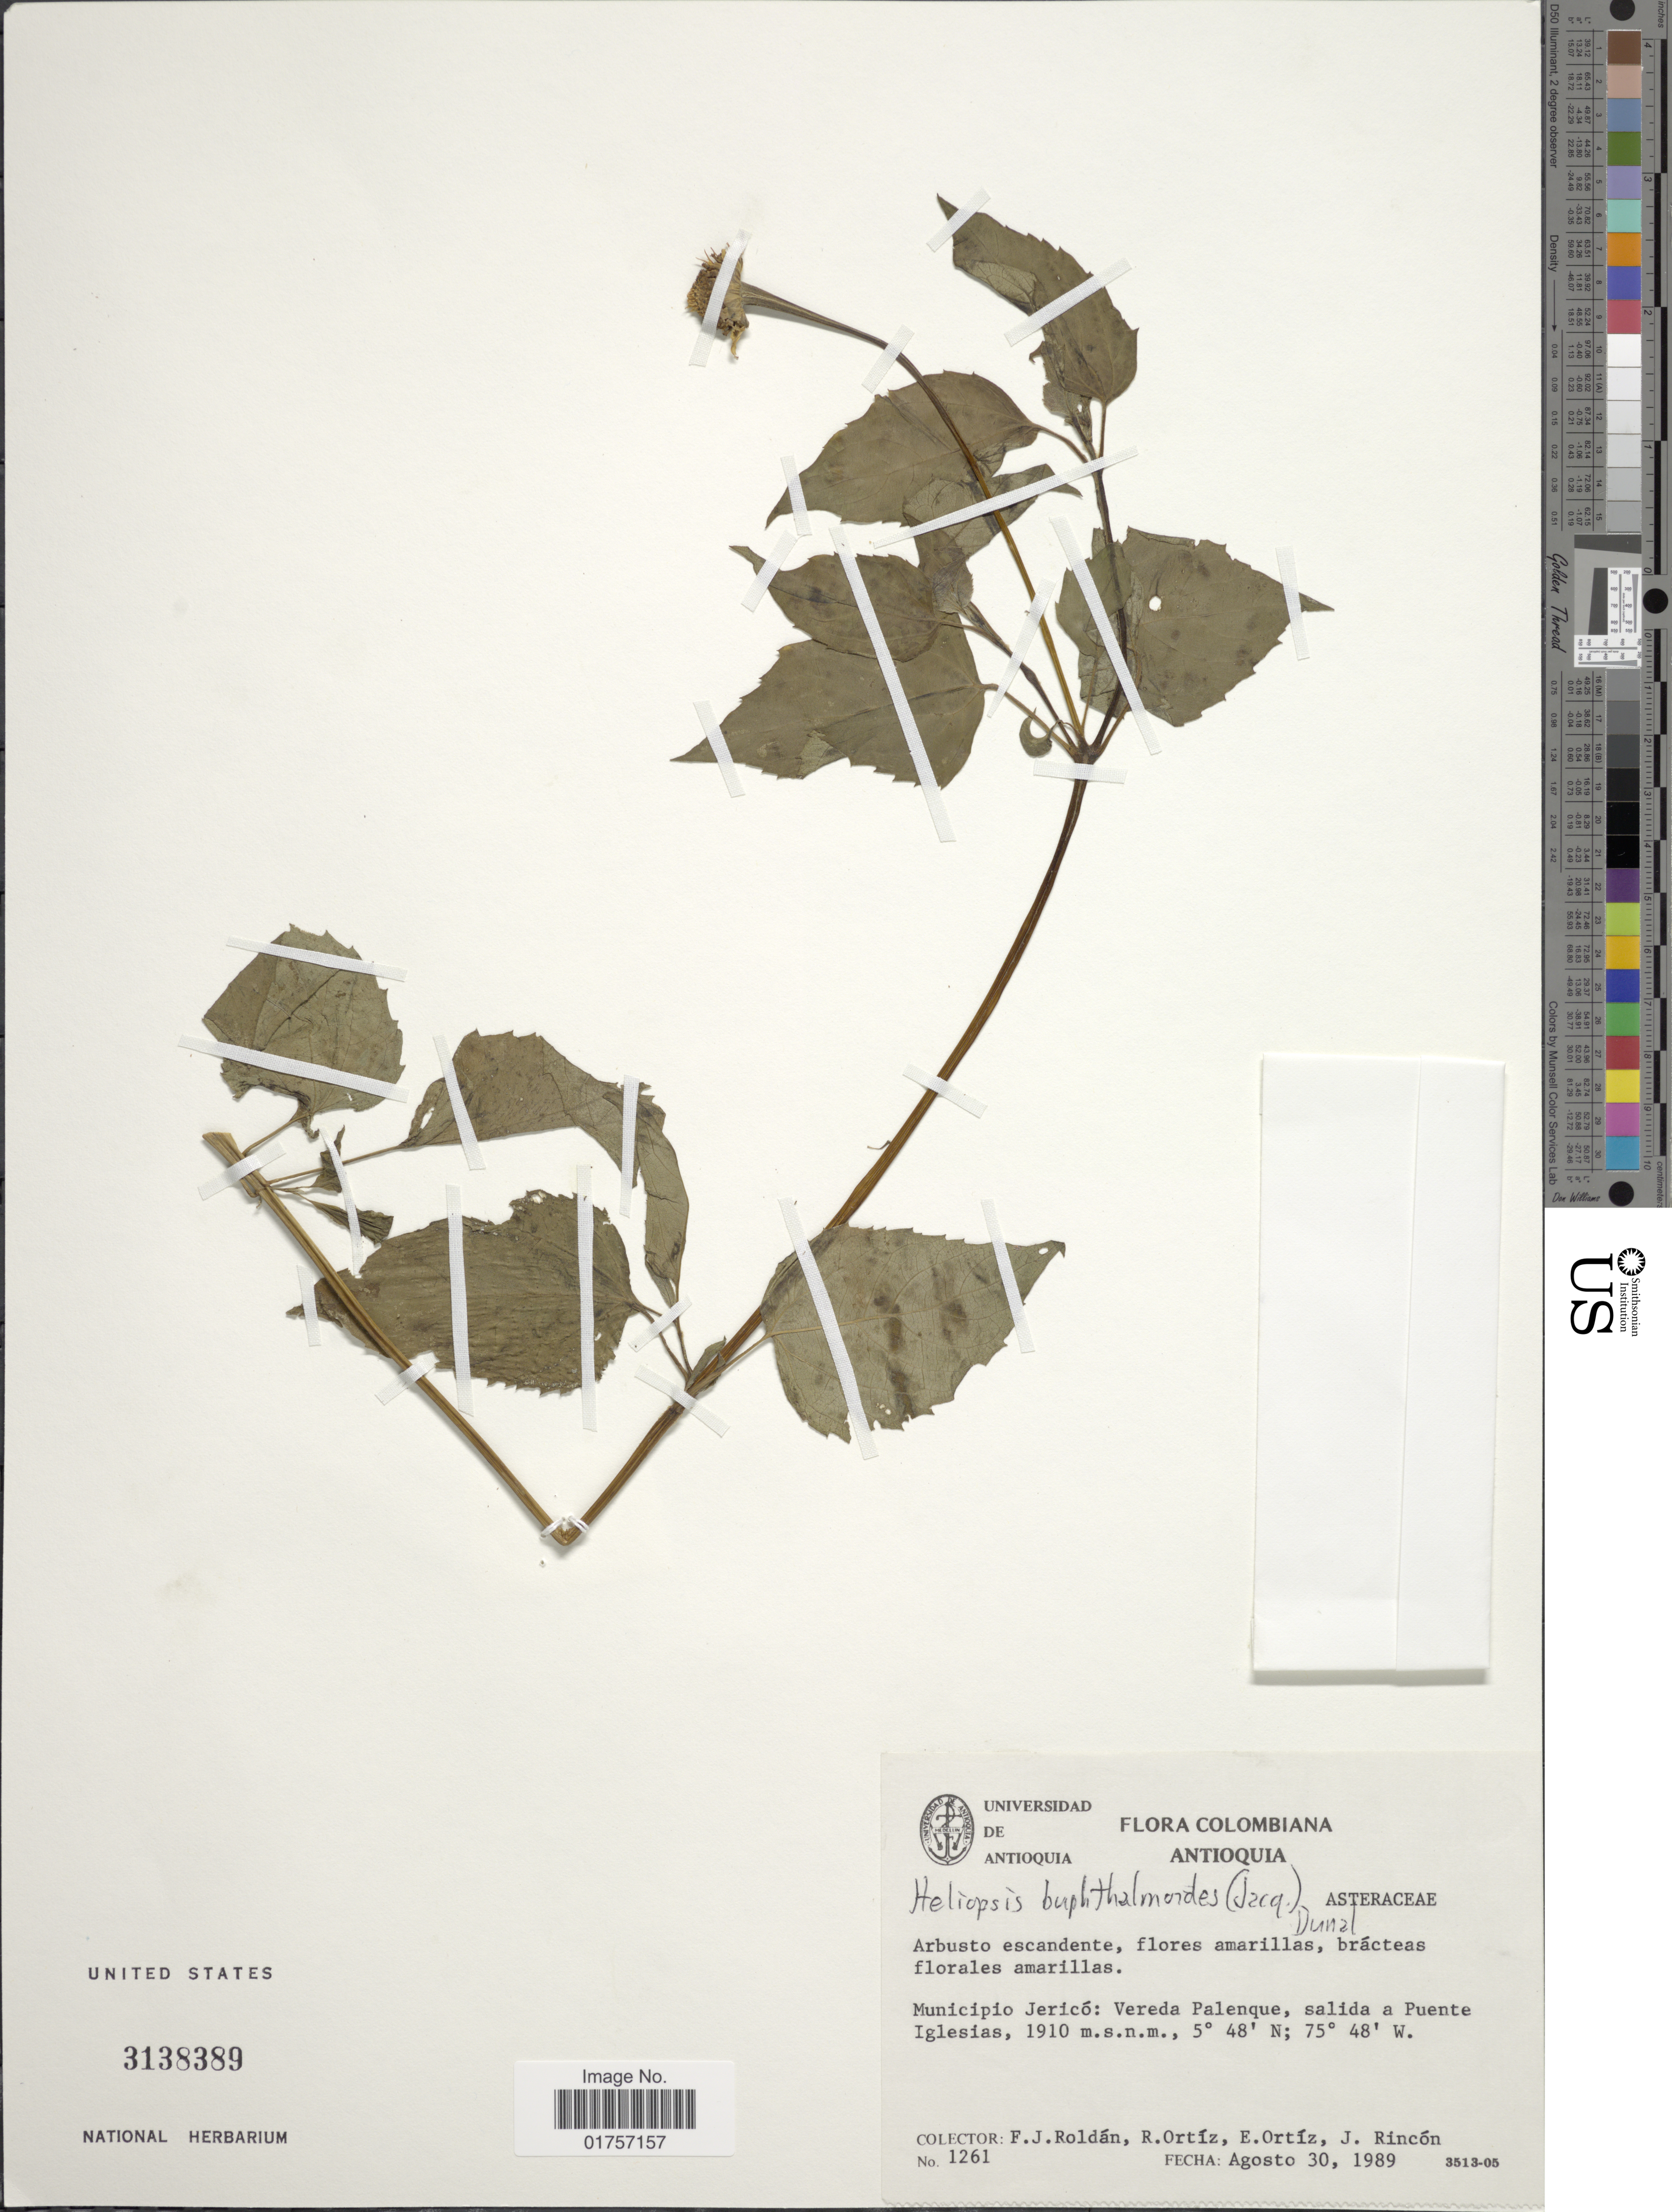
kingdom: Plantae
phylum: Tracheophyta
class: Magnoliopsida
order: Asterales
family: Asteraceae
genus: Heliopsis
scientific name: Heliopsis buphthalmoides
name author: (Jacq.) Dunal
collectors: F. J. Roldán, R. Ortíz, E. Ortíz & J. Rincón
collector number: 1261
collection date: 1989-08-30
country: Colombia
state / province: Antioquia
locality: Municipio Jericó: Vereda Palenque, salida a Puente Iglesias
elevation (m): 1910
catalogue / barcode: US 3138389